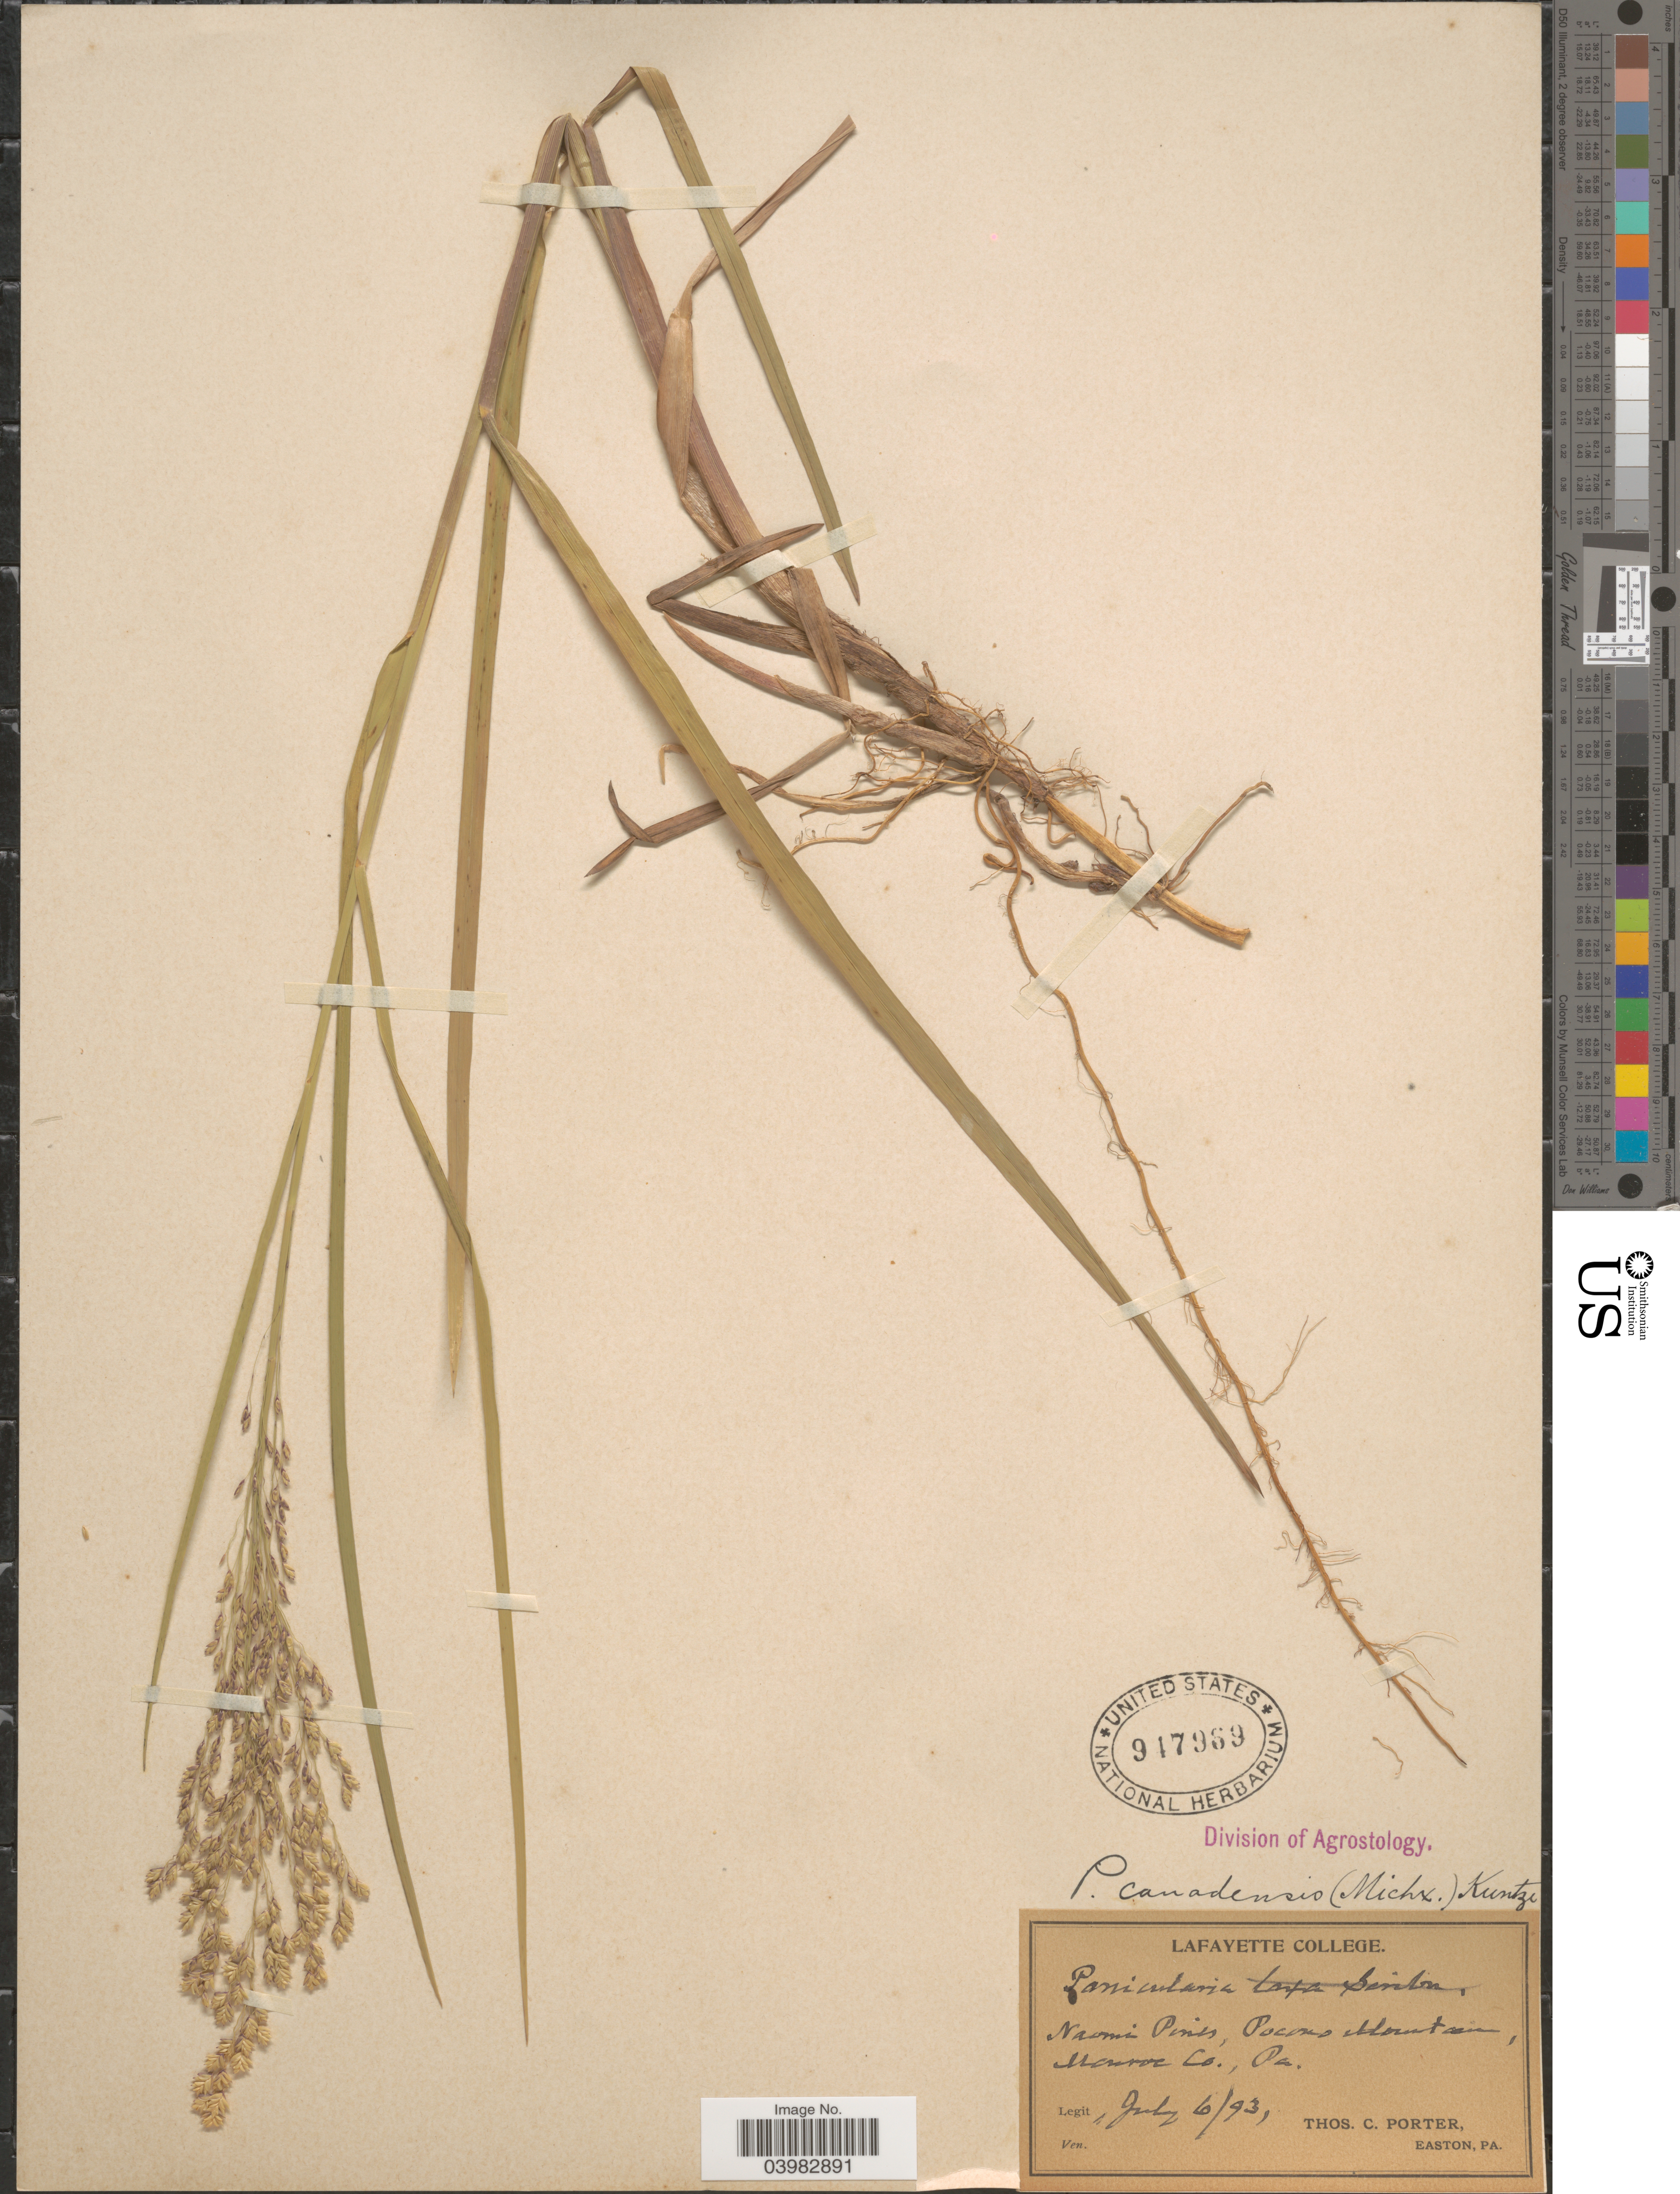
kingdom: Plantae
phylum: Tracheophyta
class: Liliopsida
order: Poales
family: Poaceae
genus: Glyceria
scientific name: Glyceria canadensis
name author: (Michx.) Trin.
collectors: T. Porter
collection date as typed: Transcribed d/m/y: 6/7/93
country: United States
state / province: Pennsylvania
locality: Naomi Pines, Pocono Mountain, Monroe Co.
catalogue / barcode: US 947969